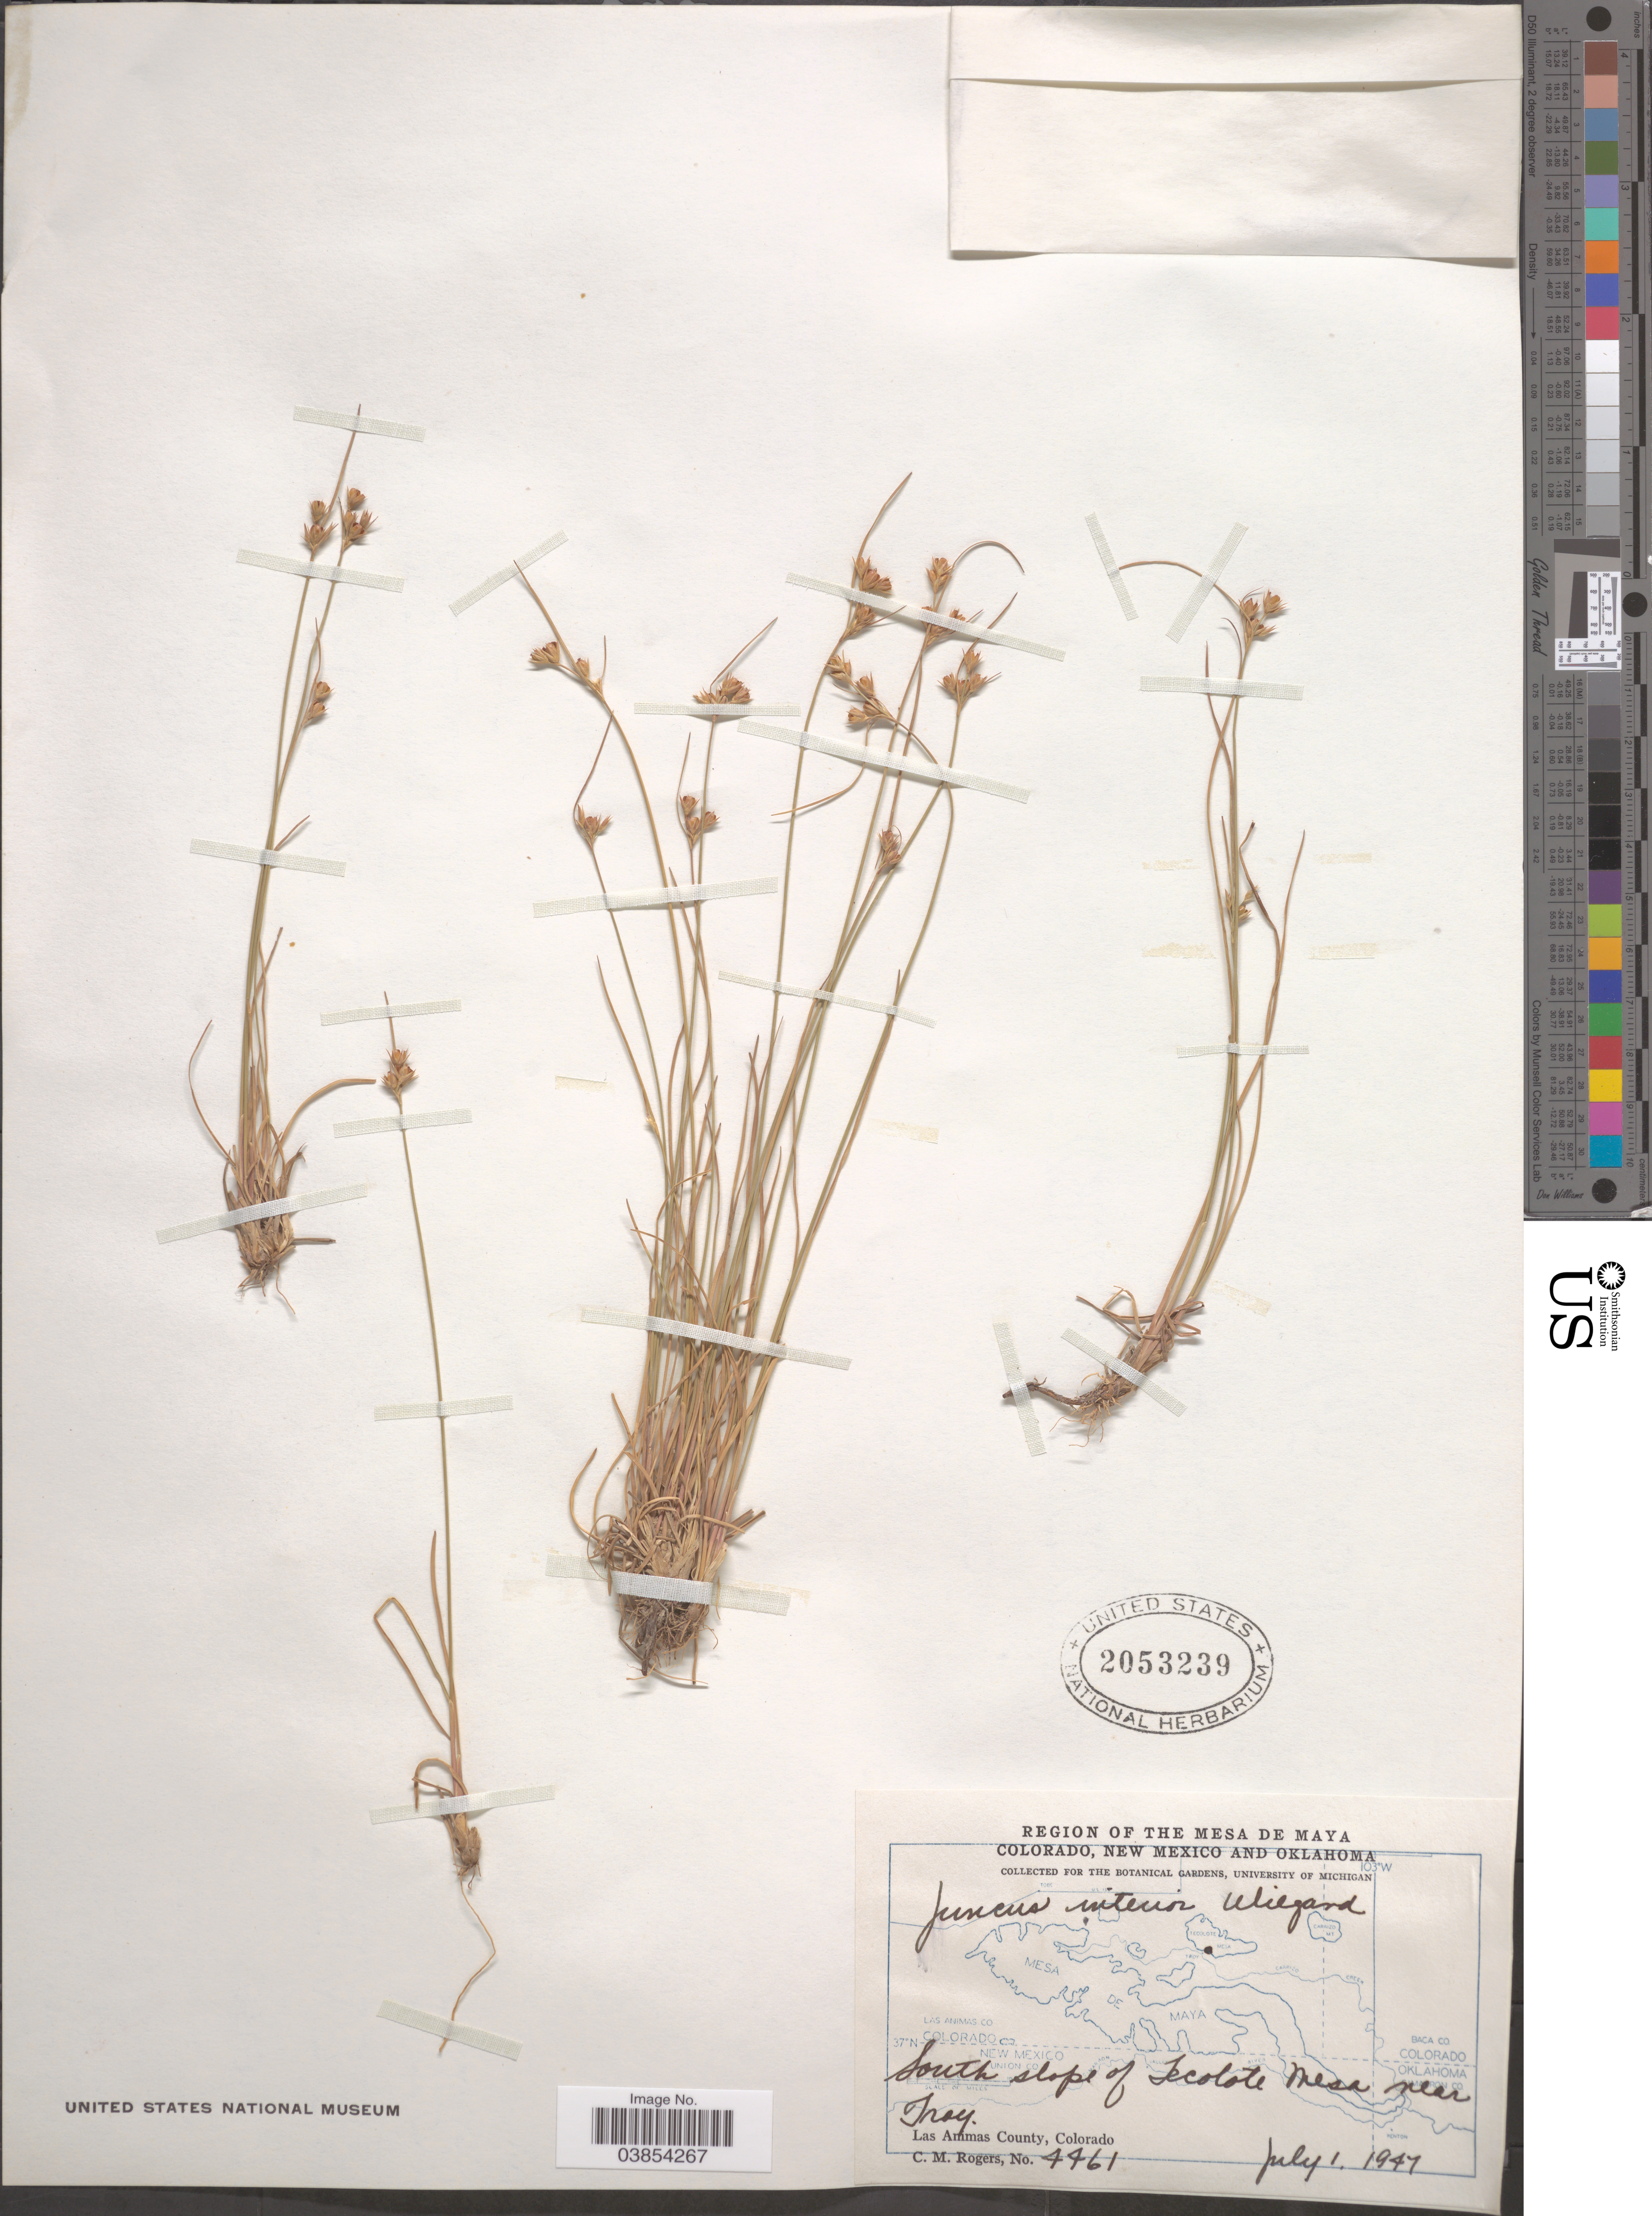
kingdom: Plantae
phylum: Tracheophyta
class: Liliopsida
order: Poales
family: Juncaceae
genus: Juncus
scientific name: Juncus interior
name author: Wiegand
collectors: C. M. Rogers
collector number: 4461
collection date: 1947-07-01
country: United States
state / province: Colorado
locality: Region of The Mesa de Maya. South slope of Tecolote Mesa near Troy. Las Animas County.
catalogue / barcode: US 2053239